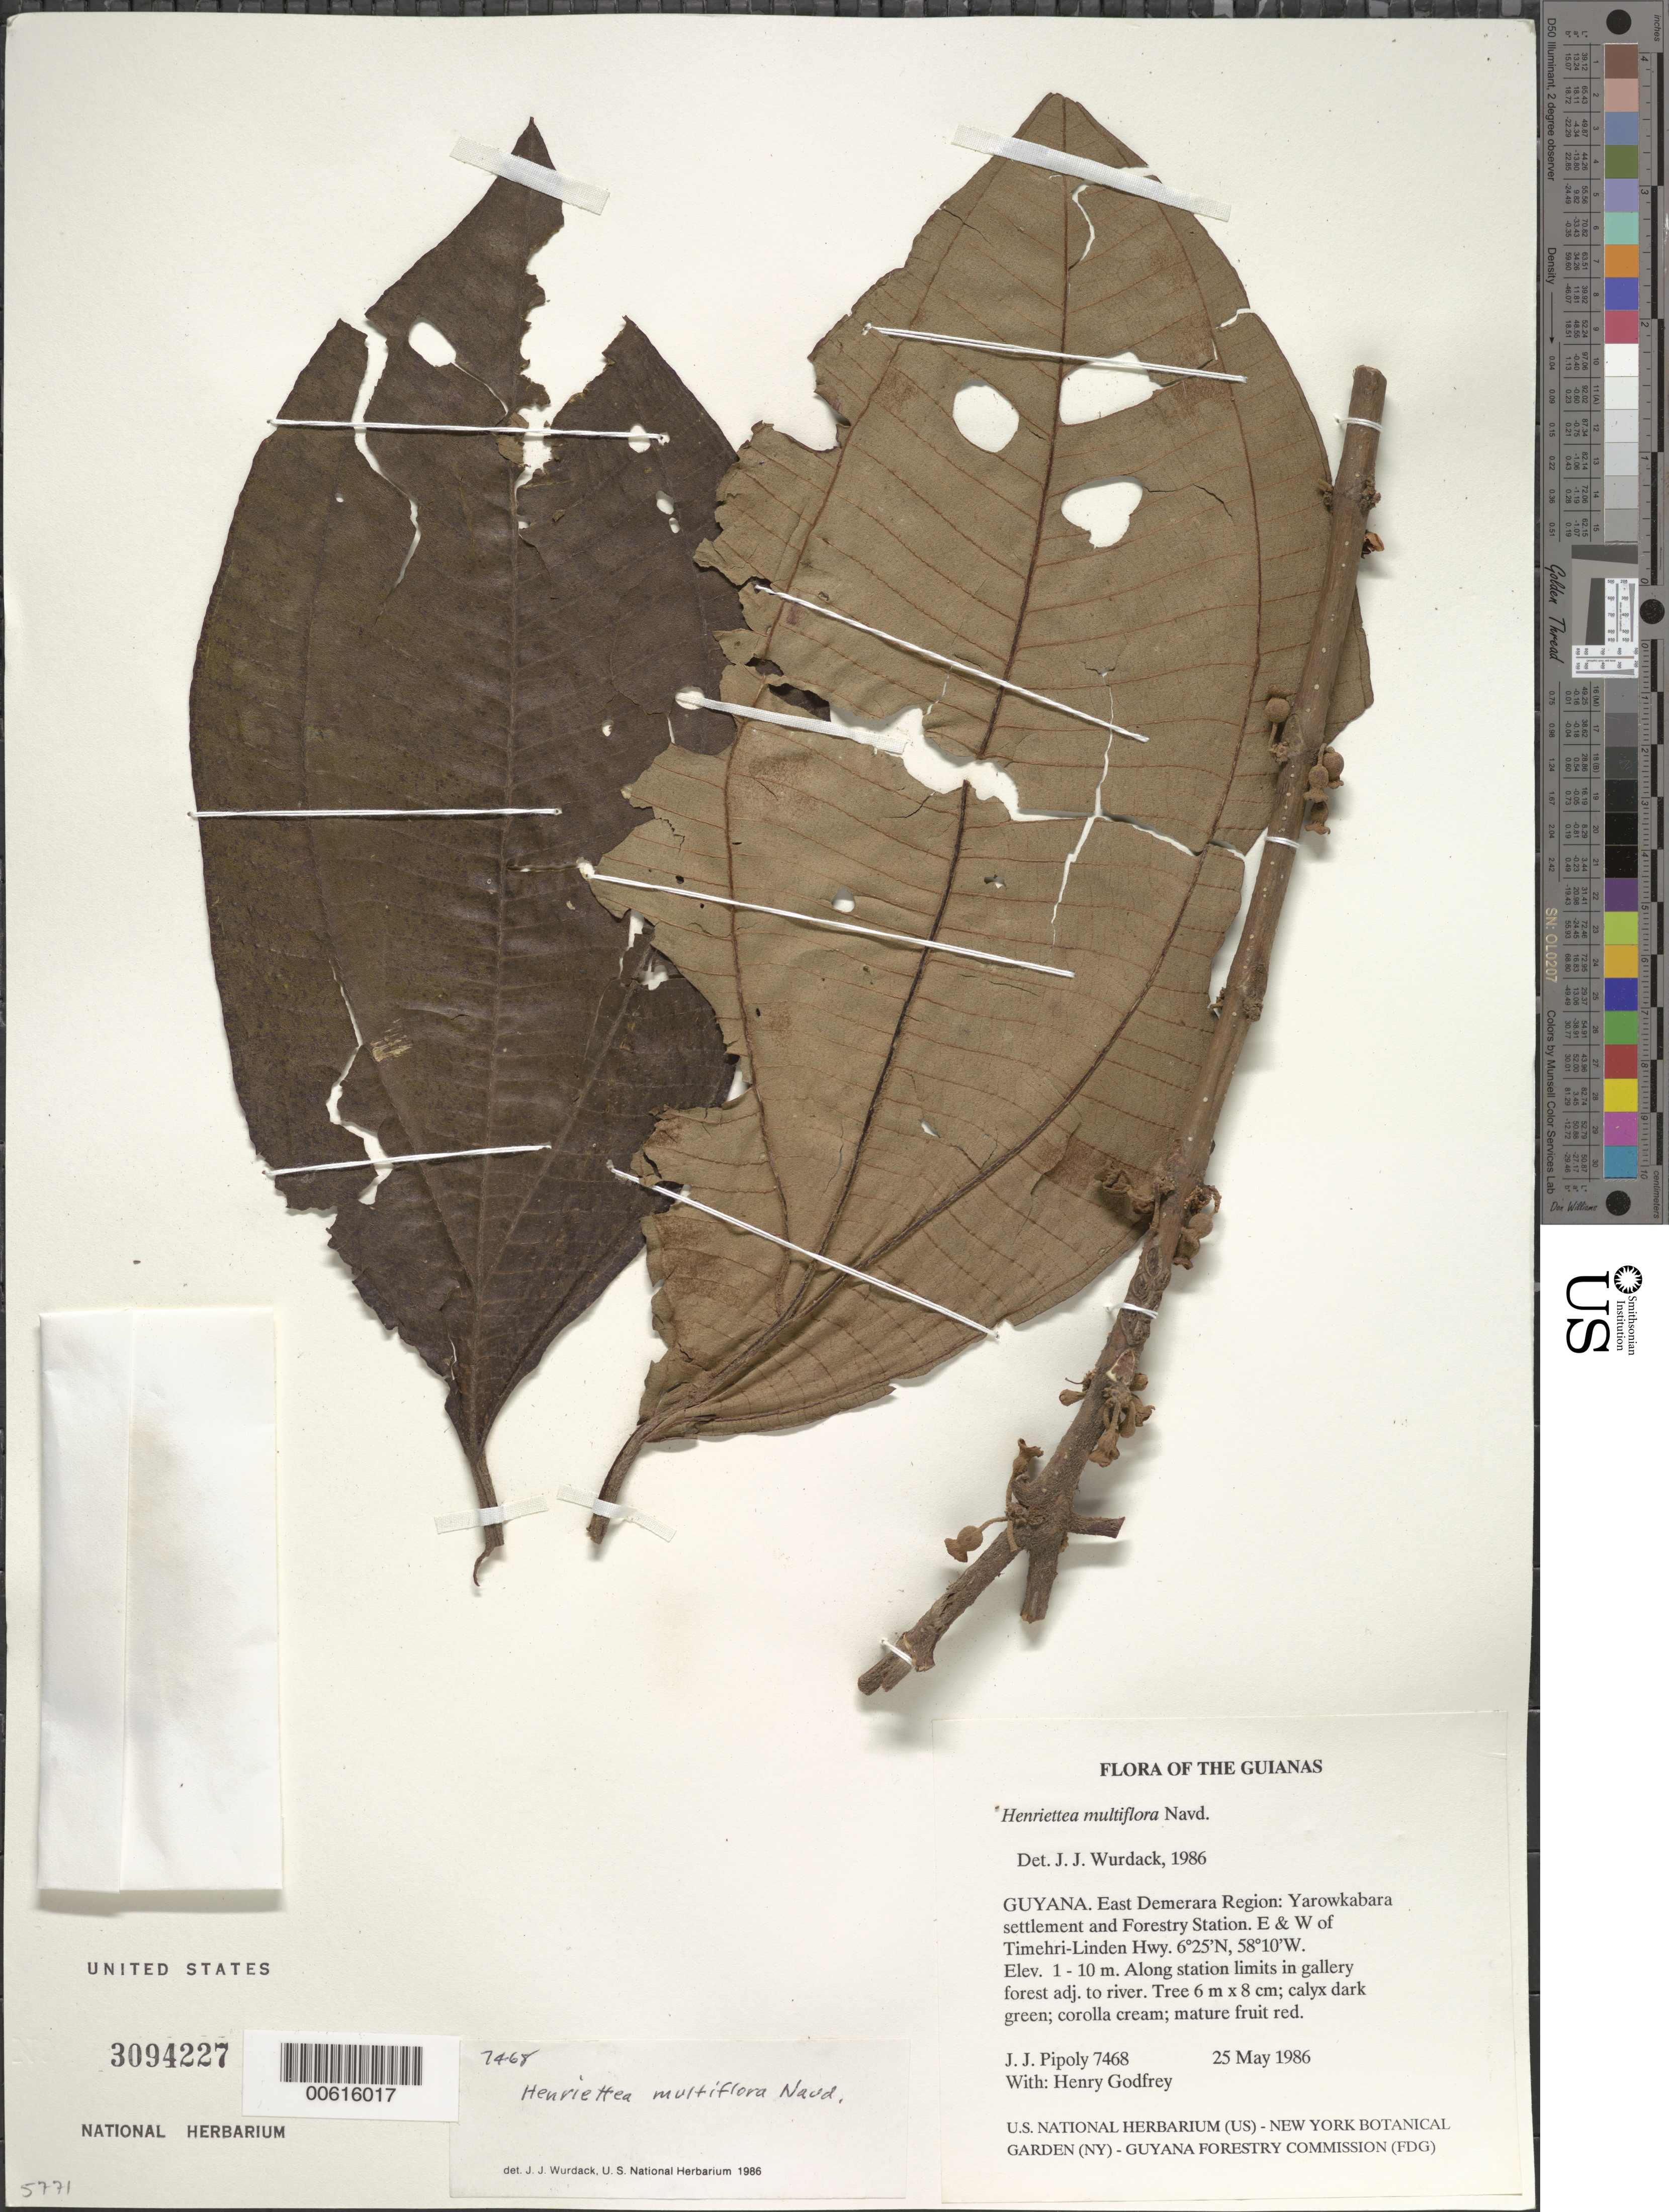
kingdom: Plantae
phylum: Tracheophyta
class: Magnoliopsida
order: Myrtales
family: Melastomataceae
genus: Henriettea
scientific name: Henriettea multiflora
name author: Naudin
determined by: Wurdack, John J., (US), US (UNITED STATES)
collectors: J. J. Pipoly & H. Godfrey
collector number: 7468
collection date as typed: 25 May 1986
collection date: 1986-05-25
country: Guyana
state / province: Demerara-Mahaica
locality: Yarowkabra settlement and Forestry Station. E & W of Timehri-Linden Hwy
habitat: Along station limits in gallery forest adj. to river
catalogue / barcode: US 3094227